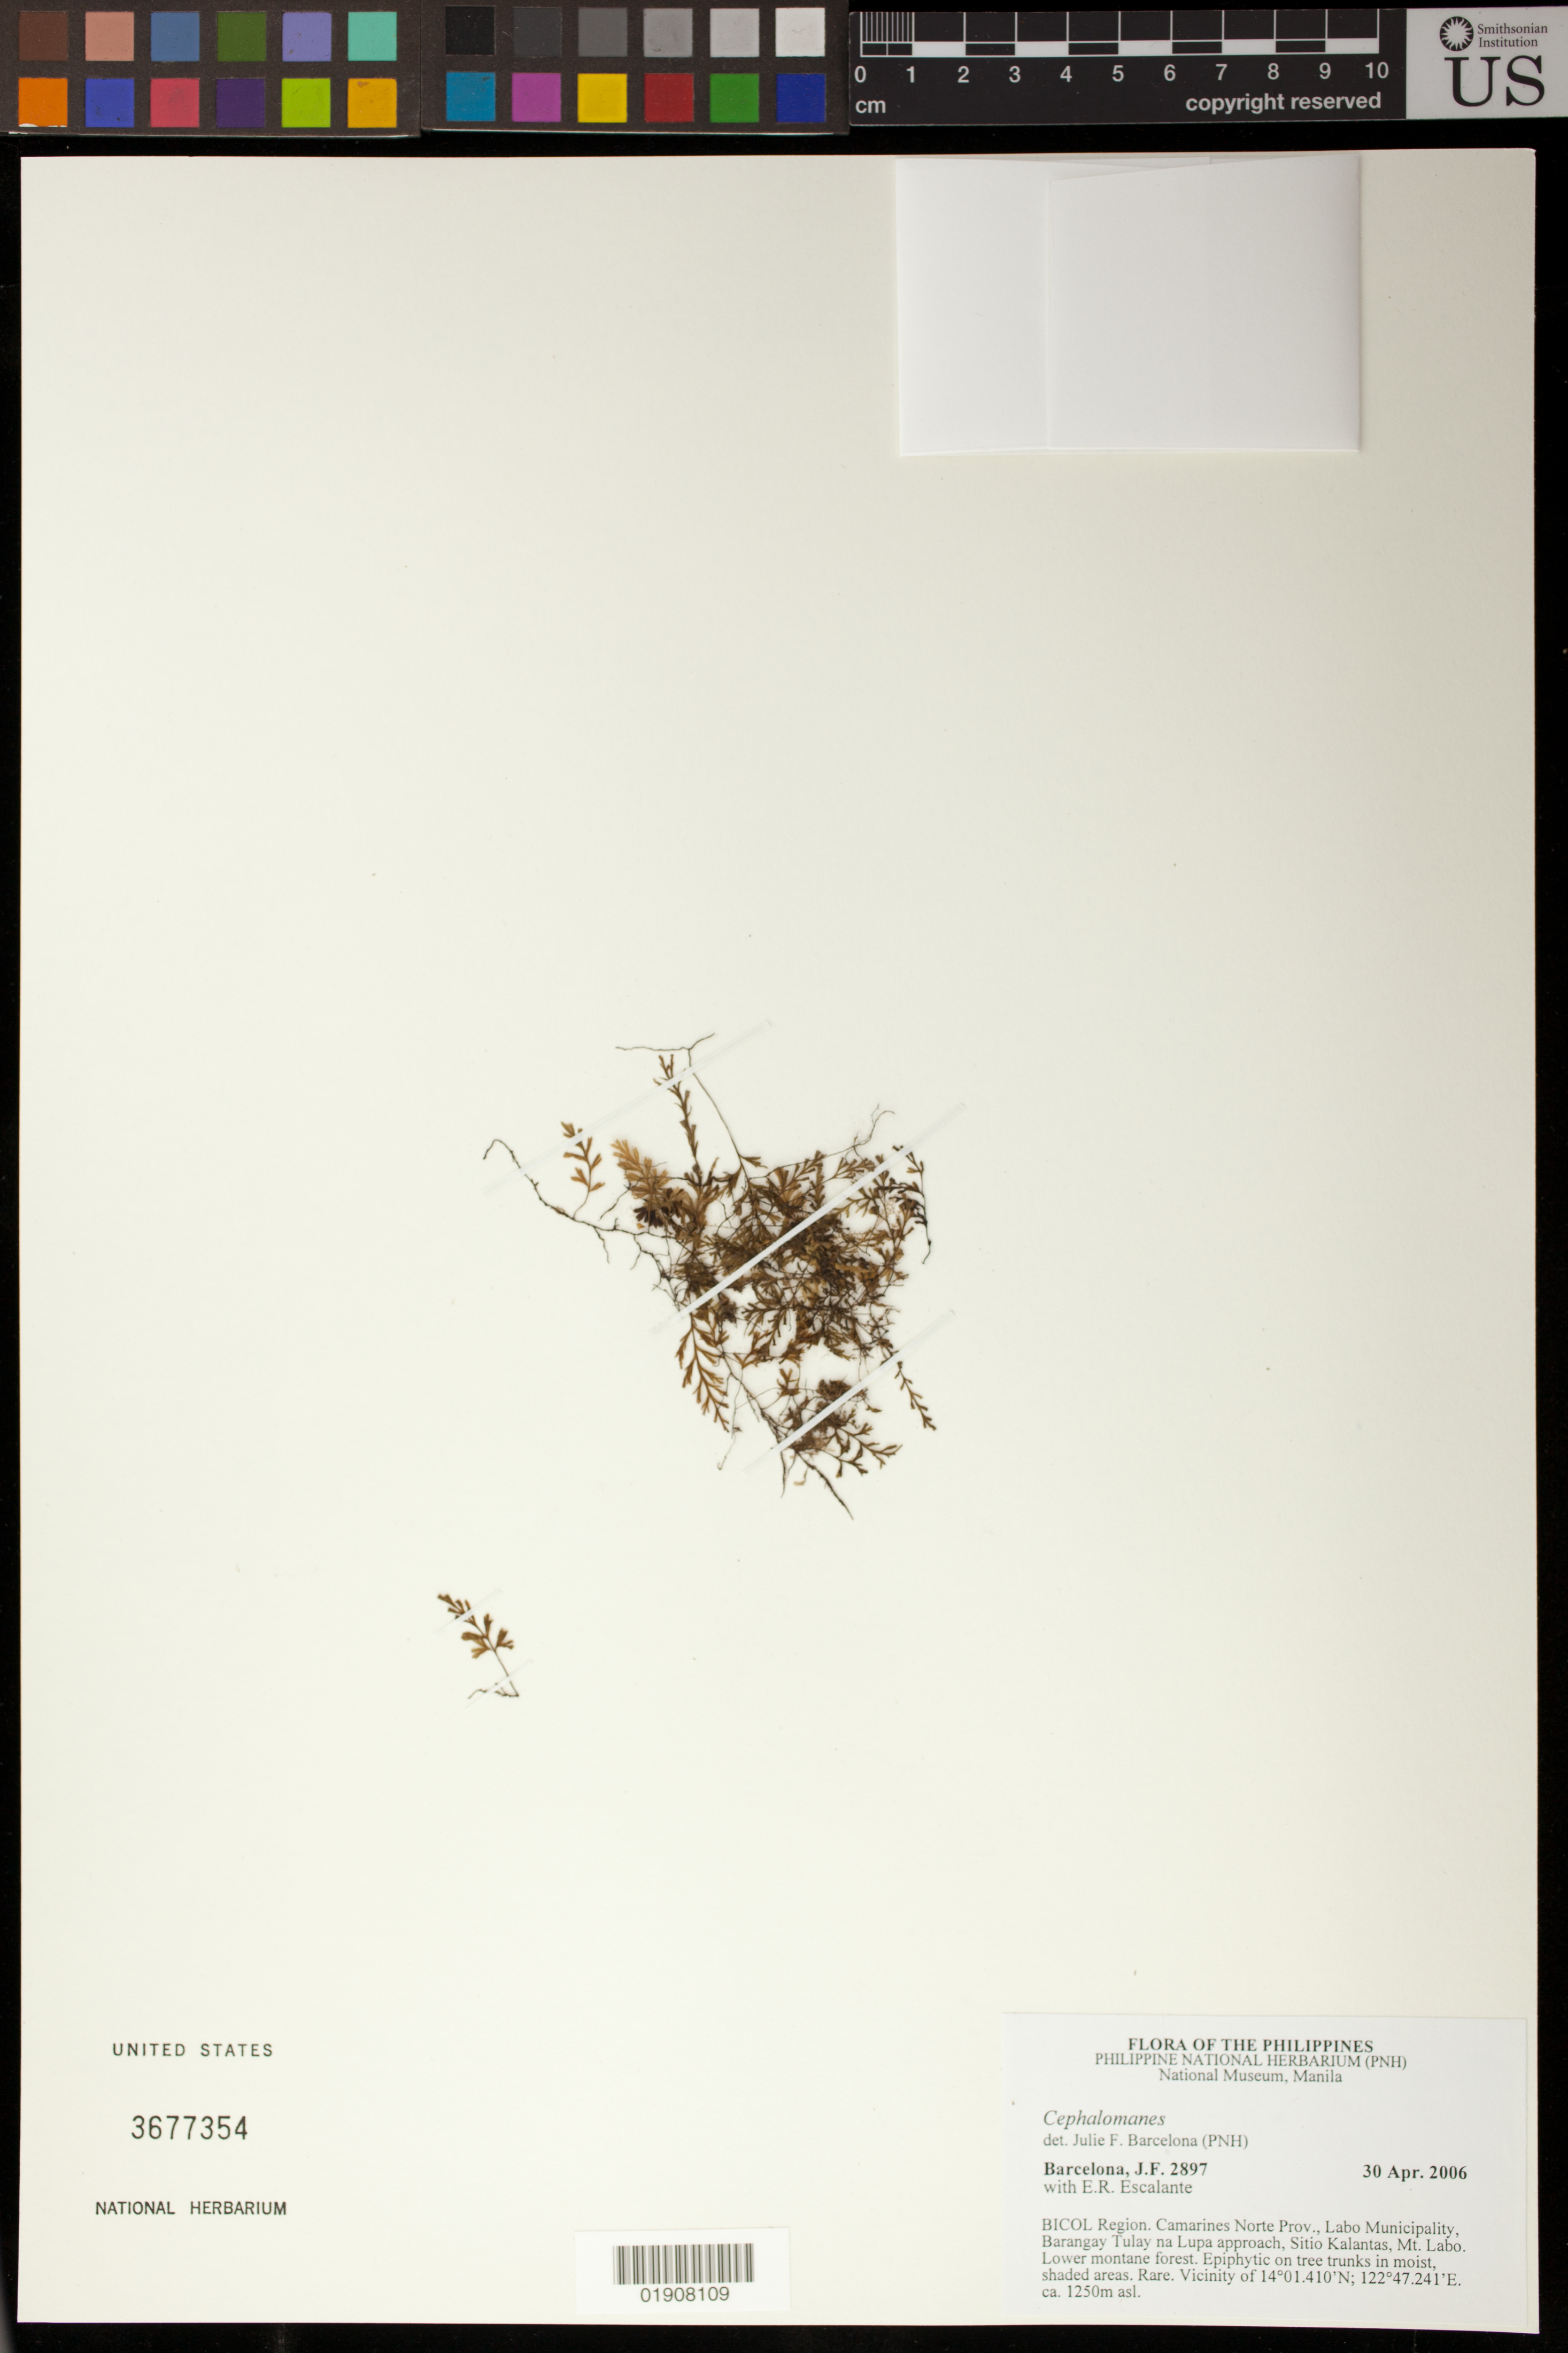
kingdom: Plantae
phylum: Tracheophyta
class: Polypodiopsida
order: Hymenophyllales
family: Hymenophyllaceae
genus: Cephalomanes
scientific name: Cephalomanes sp.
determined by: Barcelona, J. F.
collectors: J. F. Barcelona & E. Escalante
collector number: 2897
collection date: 2006-04-30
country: Philippines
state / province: Bicol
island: Luzon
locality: Camarines Norte Prov., Labo Municipality, Barangay Tulay na Lupa approach, Sitio Kalantas, Mt. Labo.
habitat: Lower montane forest. Epiphytic on tree trunks in moist, shaded areas.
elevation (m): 1250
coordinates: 14 01.410 N, 122 47.241 E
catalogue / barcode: US 3677354